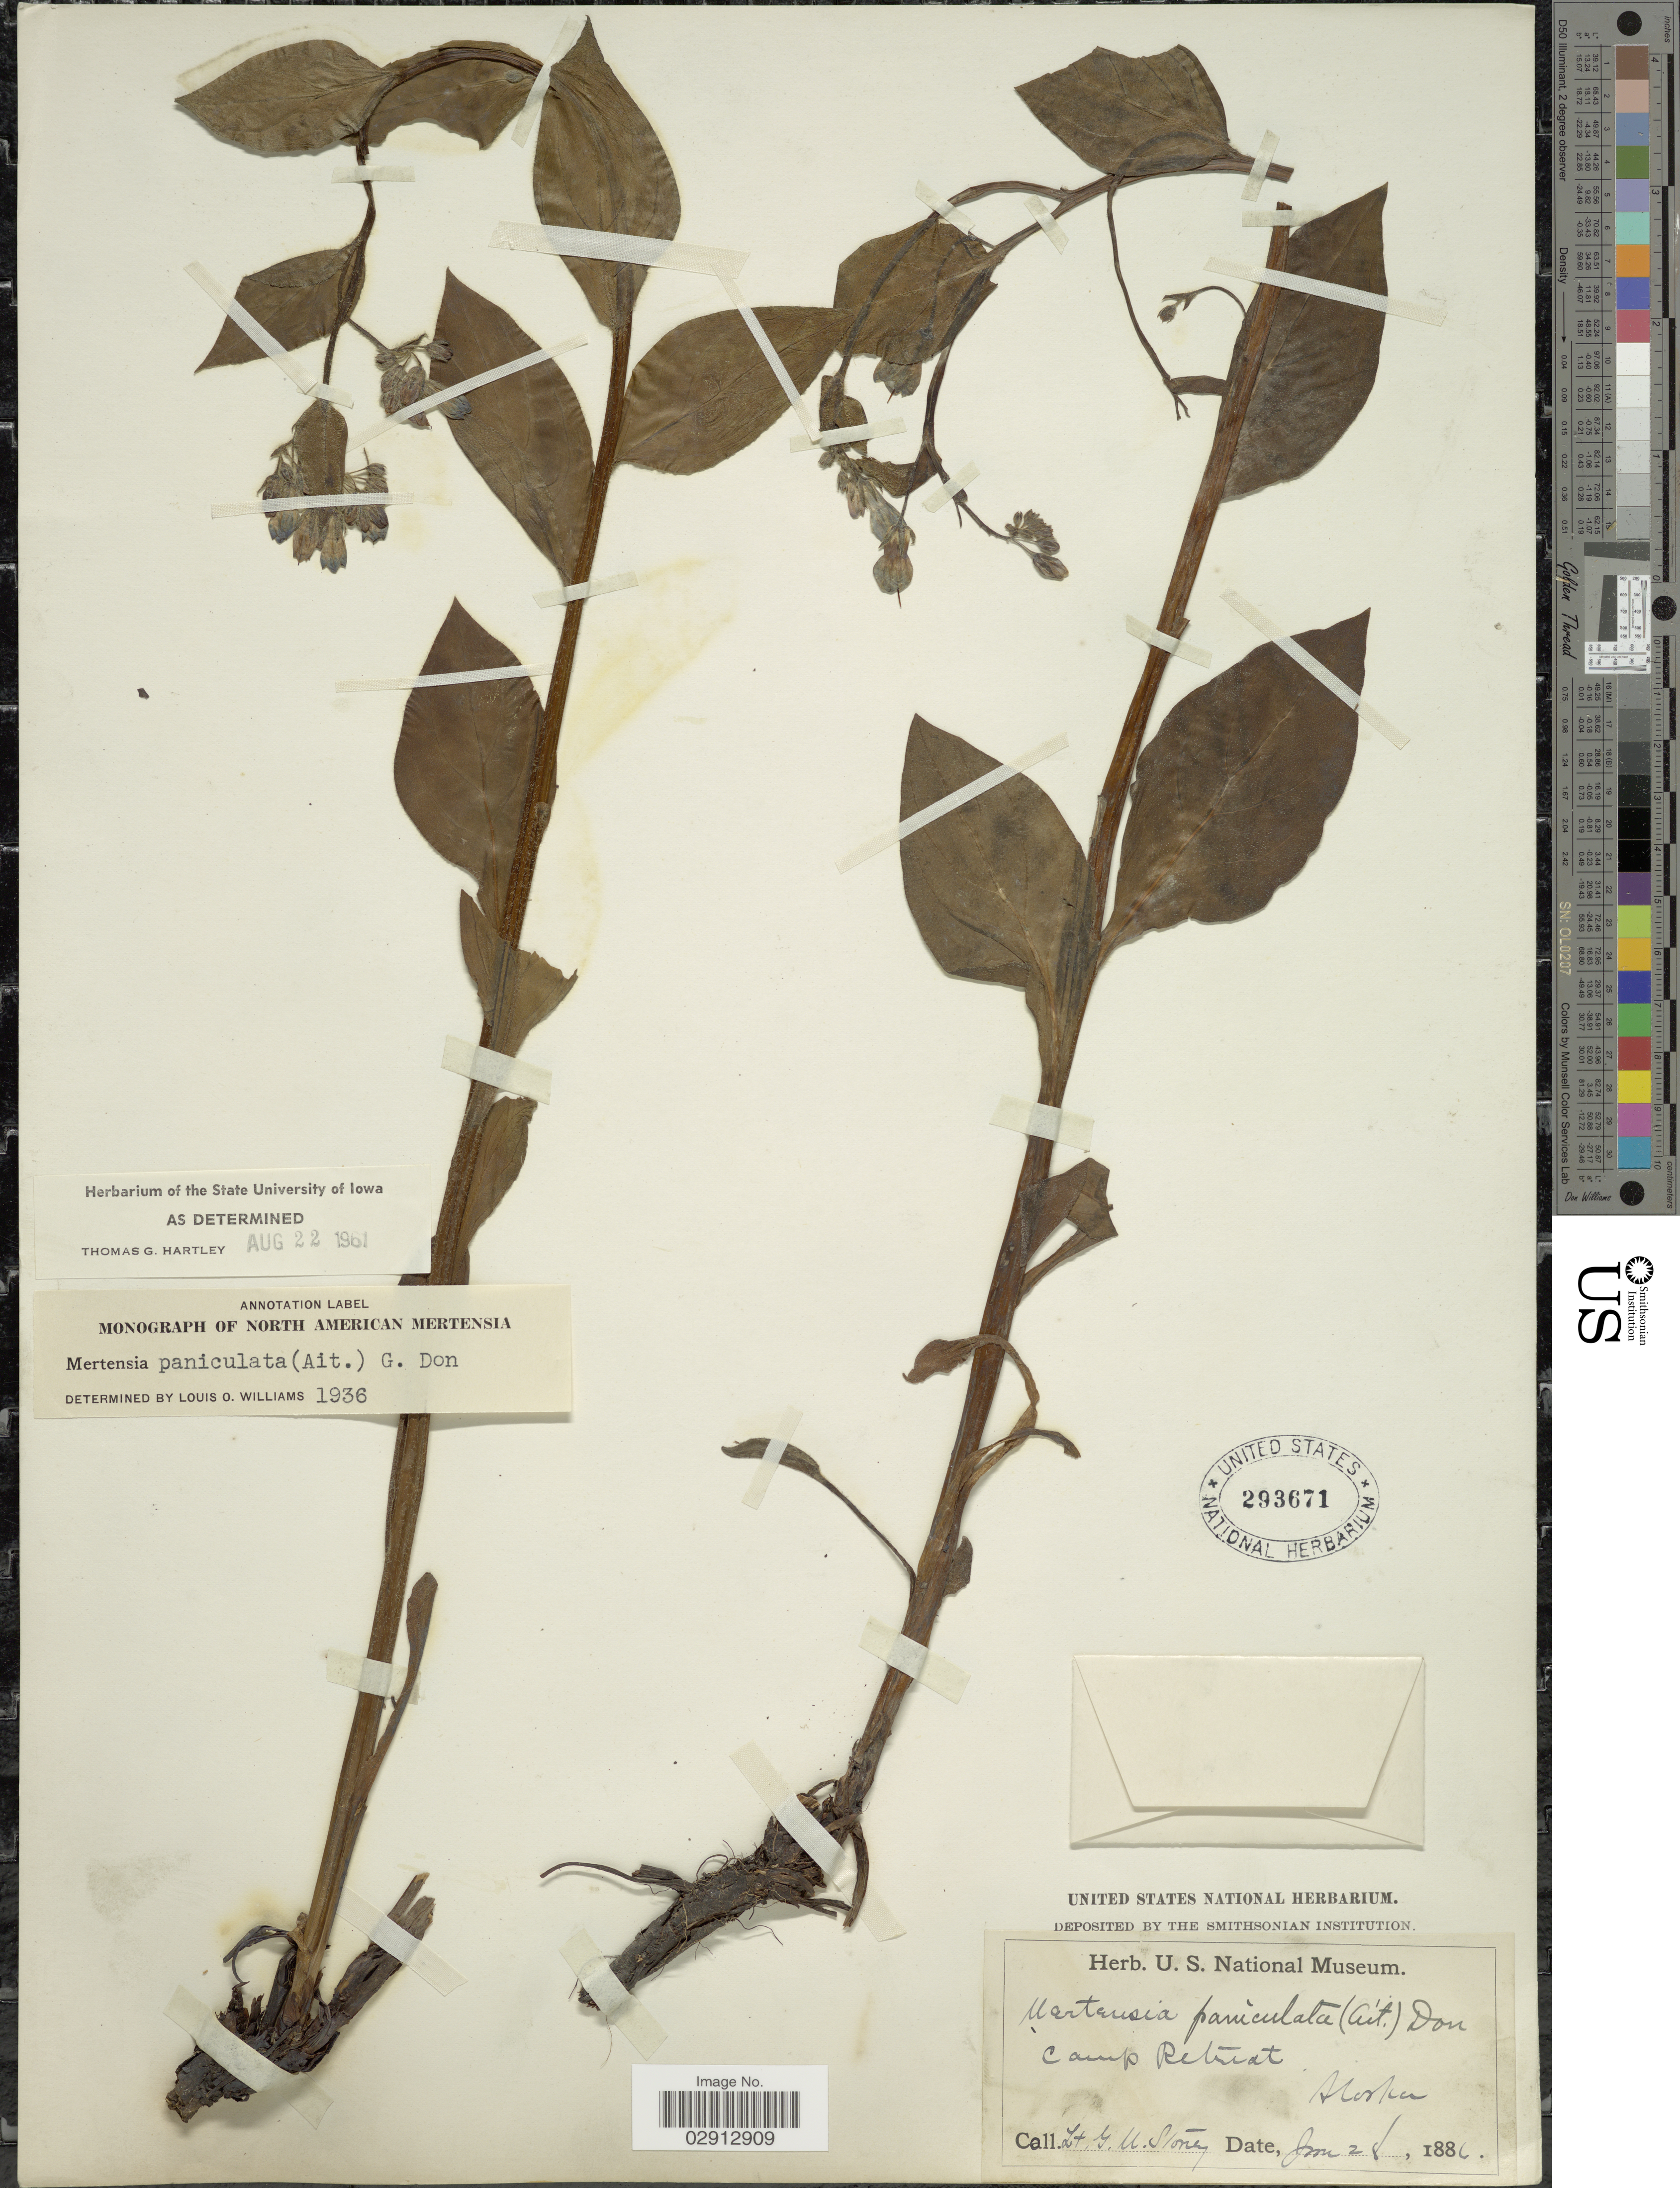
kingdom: Plantae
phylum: Tracheophyta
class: Magnoliopsida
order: Boraginales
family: Boraginaceae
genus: Mertensia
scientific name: Mertensia paniculata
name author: (Aiton) G. Don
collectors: G. Stoney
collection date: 1886-01-28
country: United States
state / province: Alaska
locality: Camp Retreat.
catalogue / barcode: US 293671